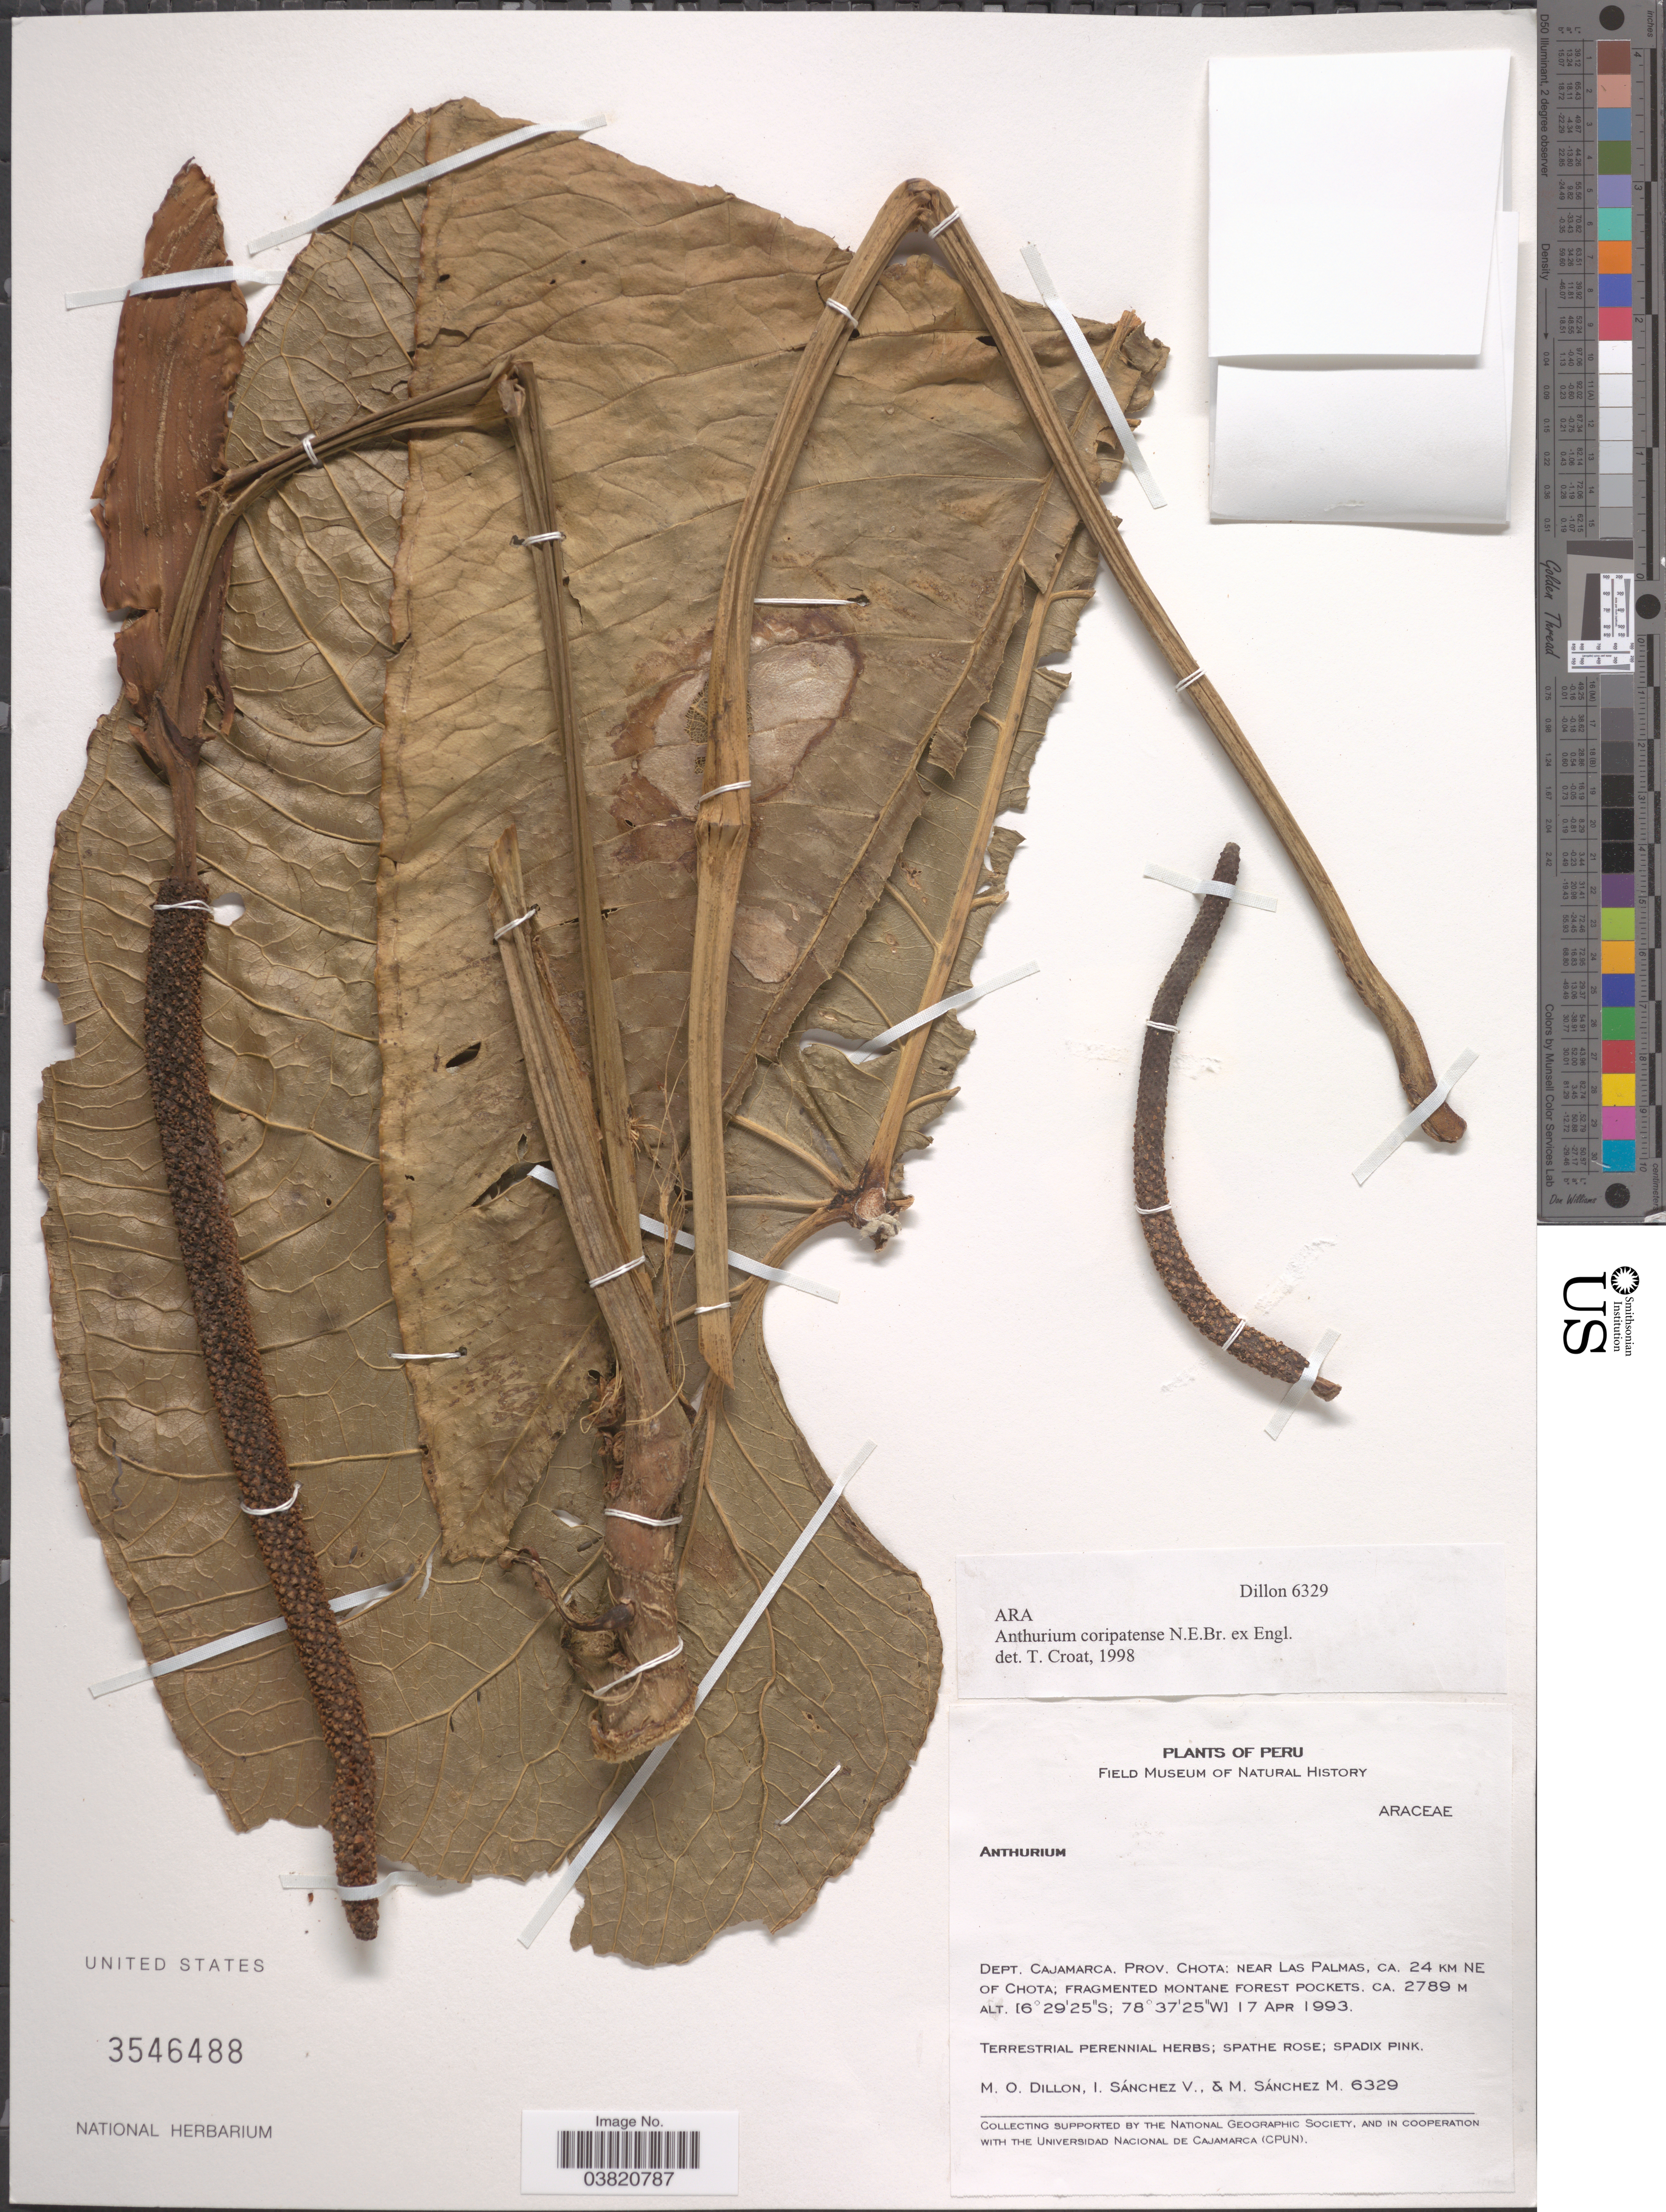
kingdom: Plantae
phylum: Tracheophyta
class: Liliopsida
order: Alismatales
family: Araceae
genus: Anthurium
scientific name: Anthurium coripatense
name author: N.E. Br.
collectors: M. O. Dillon, I. Sánchez Vega & M. Sánchez Montoya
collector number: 6329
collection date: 1993-04-17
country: Peru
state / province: Cajamarca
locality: Dept. Cajamarca. Prov. Chota: Near Las Palmas, ca. 24 Km NE of Chota.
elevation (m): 2789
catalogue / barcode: US 3546488